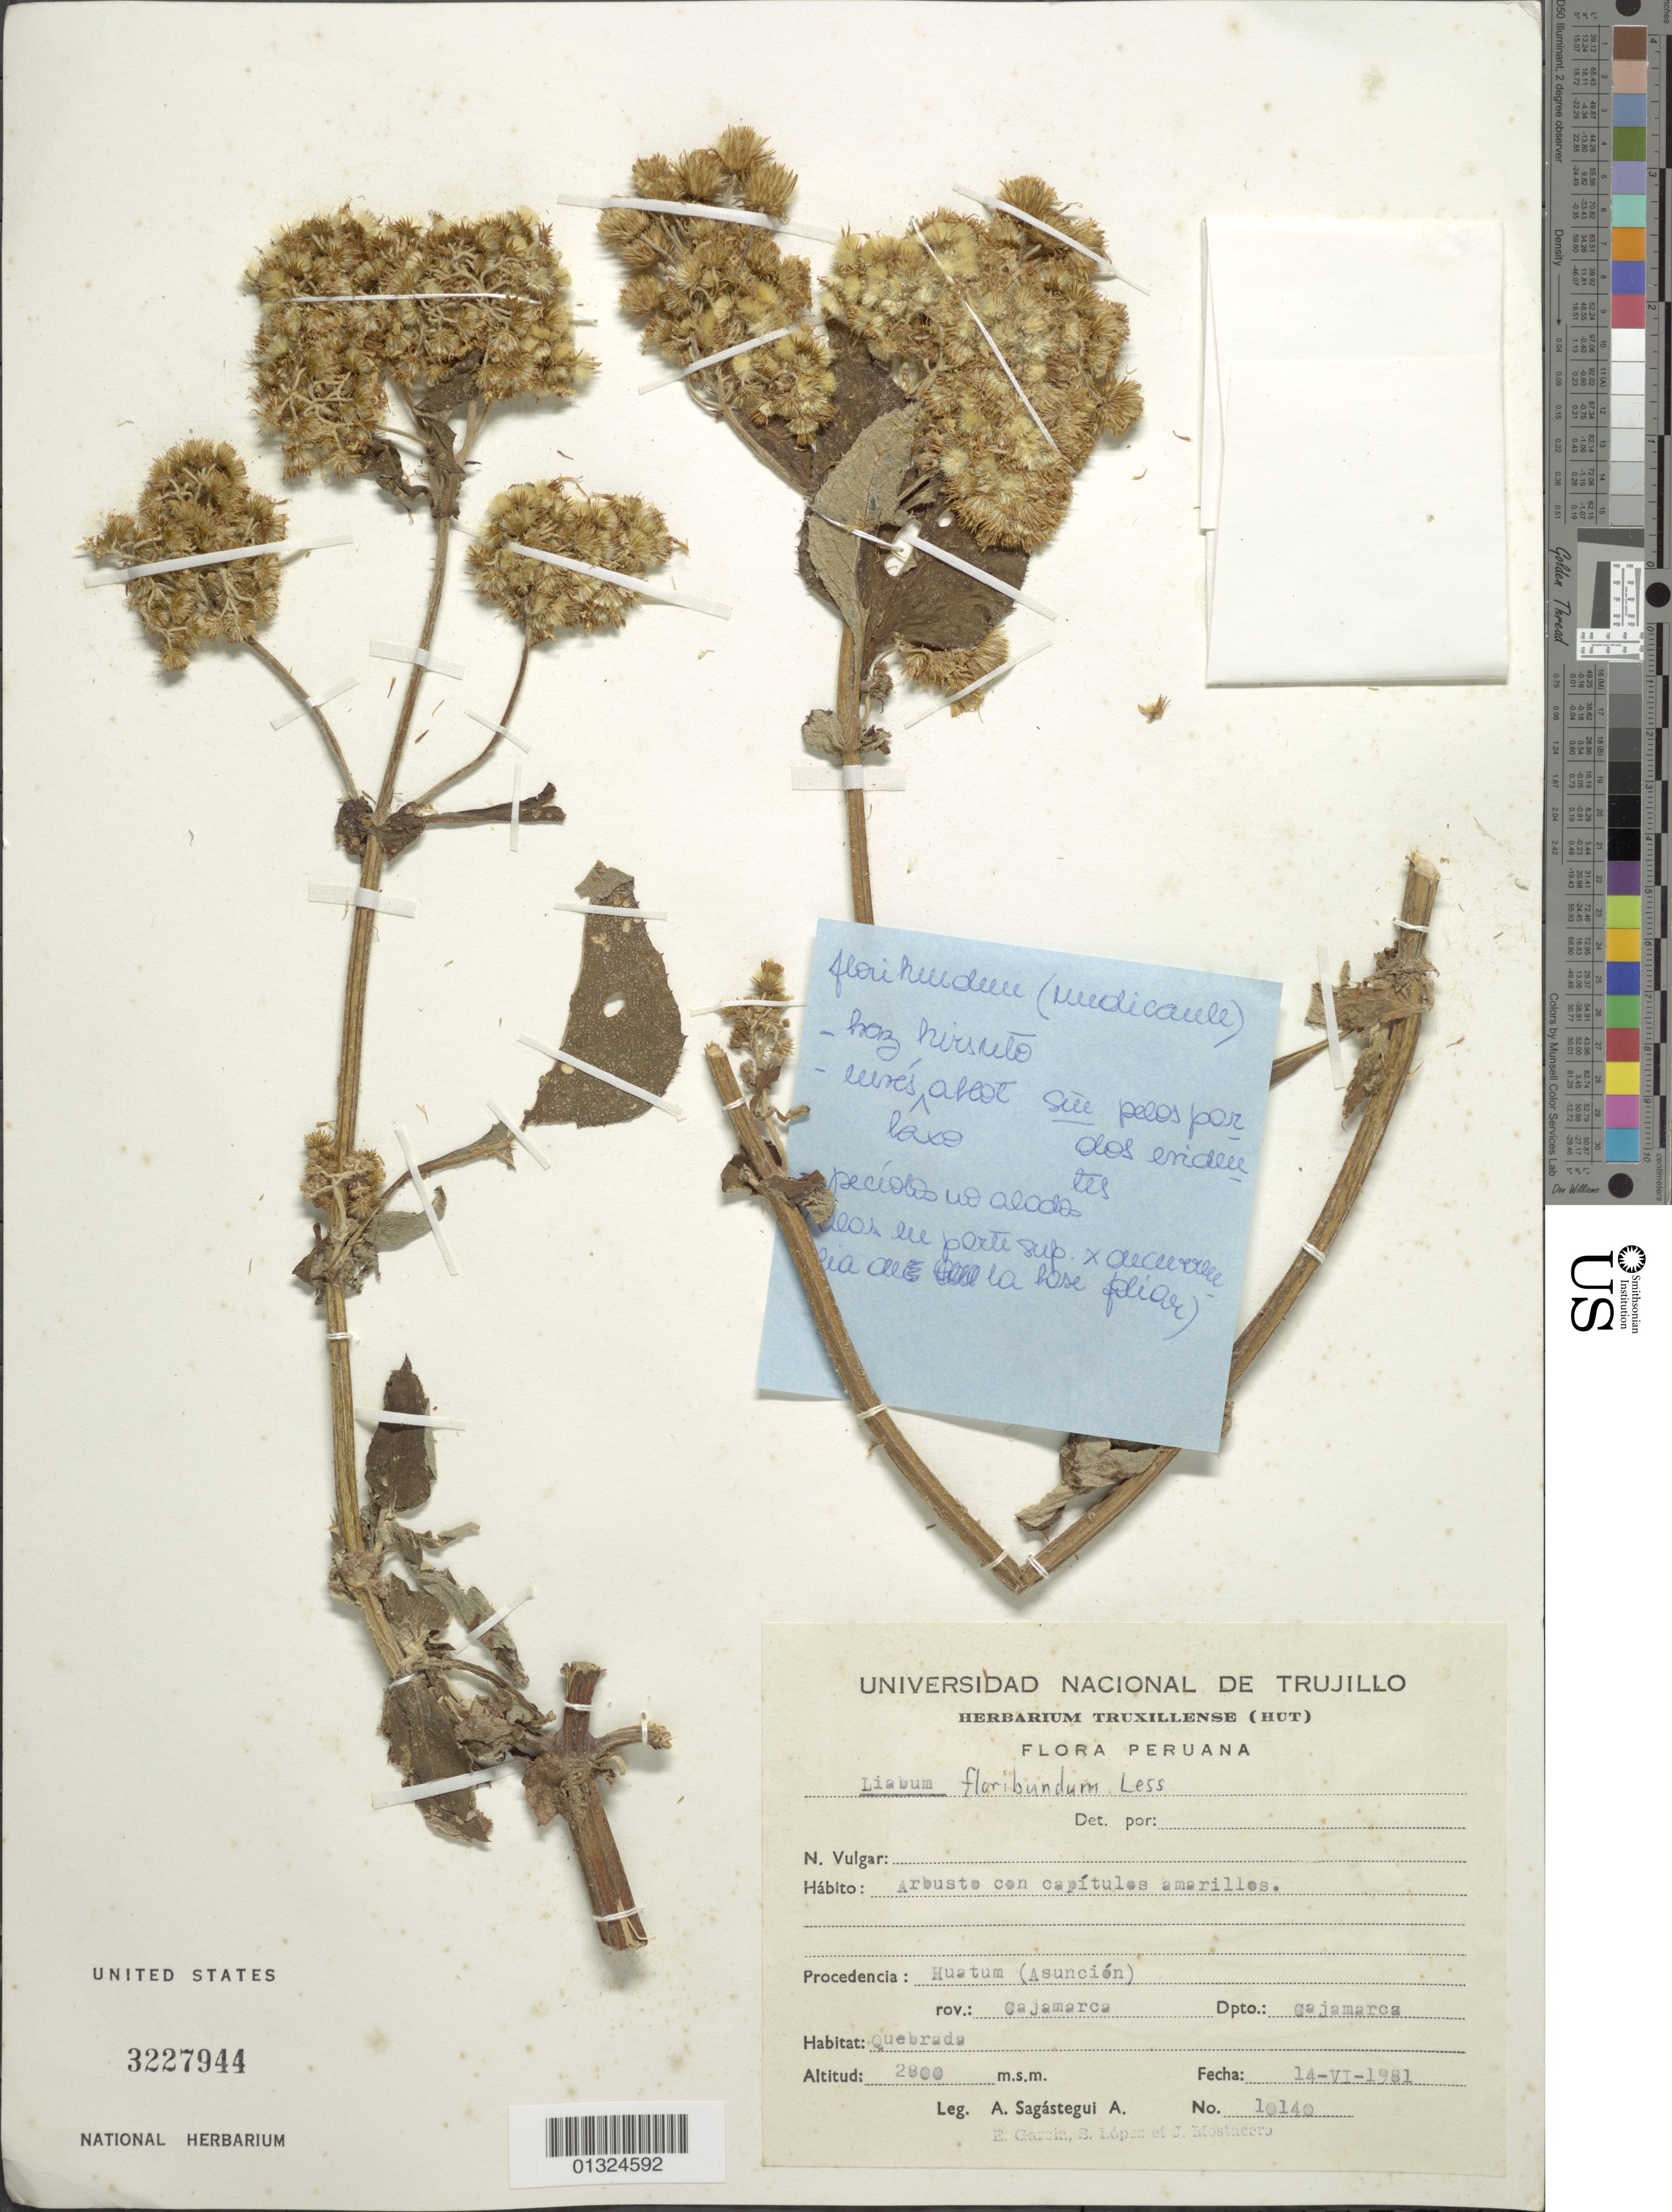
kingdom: Plantae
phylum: Tracheophyta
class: Magnoliopsida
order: Asterales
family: Asteraceae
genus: Liabum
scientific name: Liabum floribundum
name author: Less.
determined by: Gutierrez, D. G.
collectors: A. Sagástegui A.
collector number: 10140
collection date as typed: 14 Jun 1981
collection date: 1981-06-14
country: Peru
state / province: Cajamarca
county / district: Contumazá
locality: Las Quinas - El Mojón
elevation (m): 3200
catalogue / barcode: US 3227944